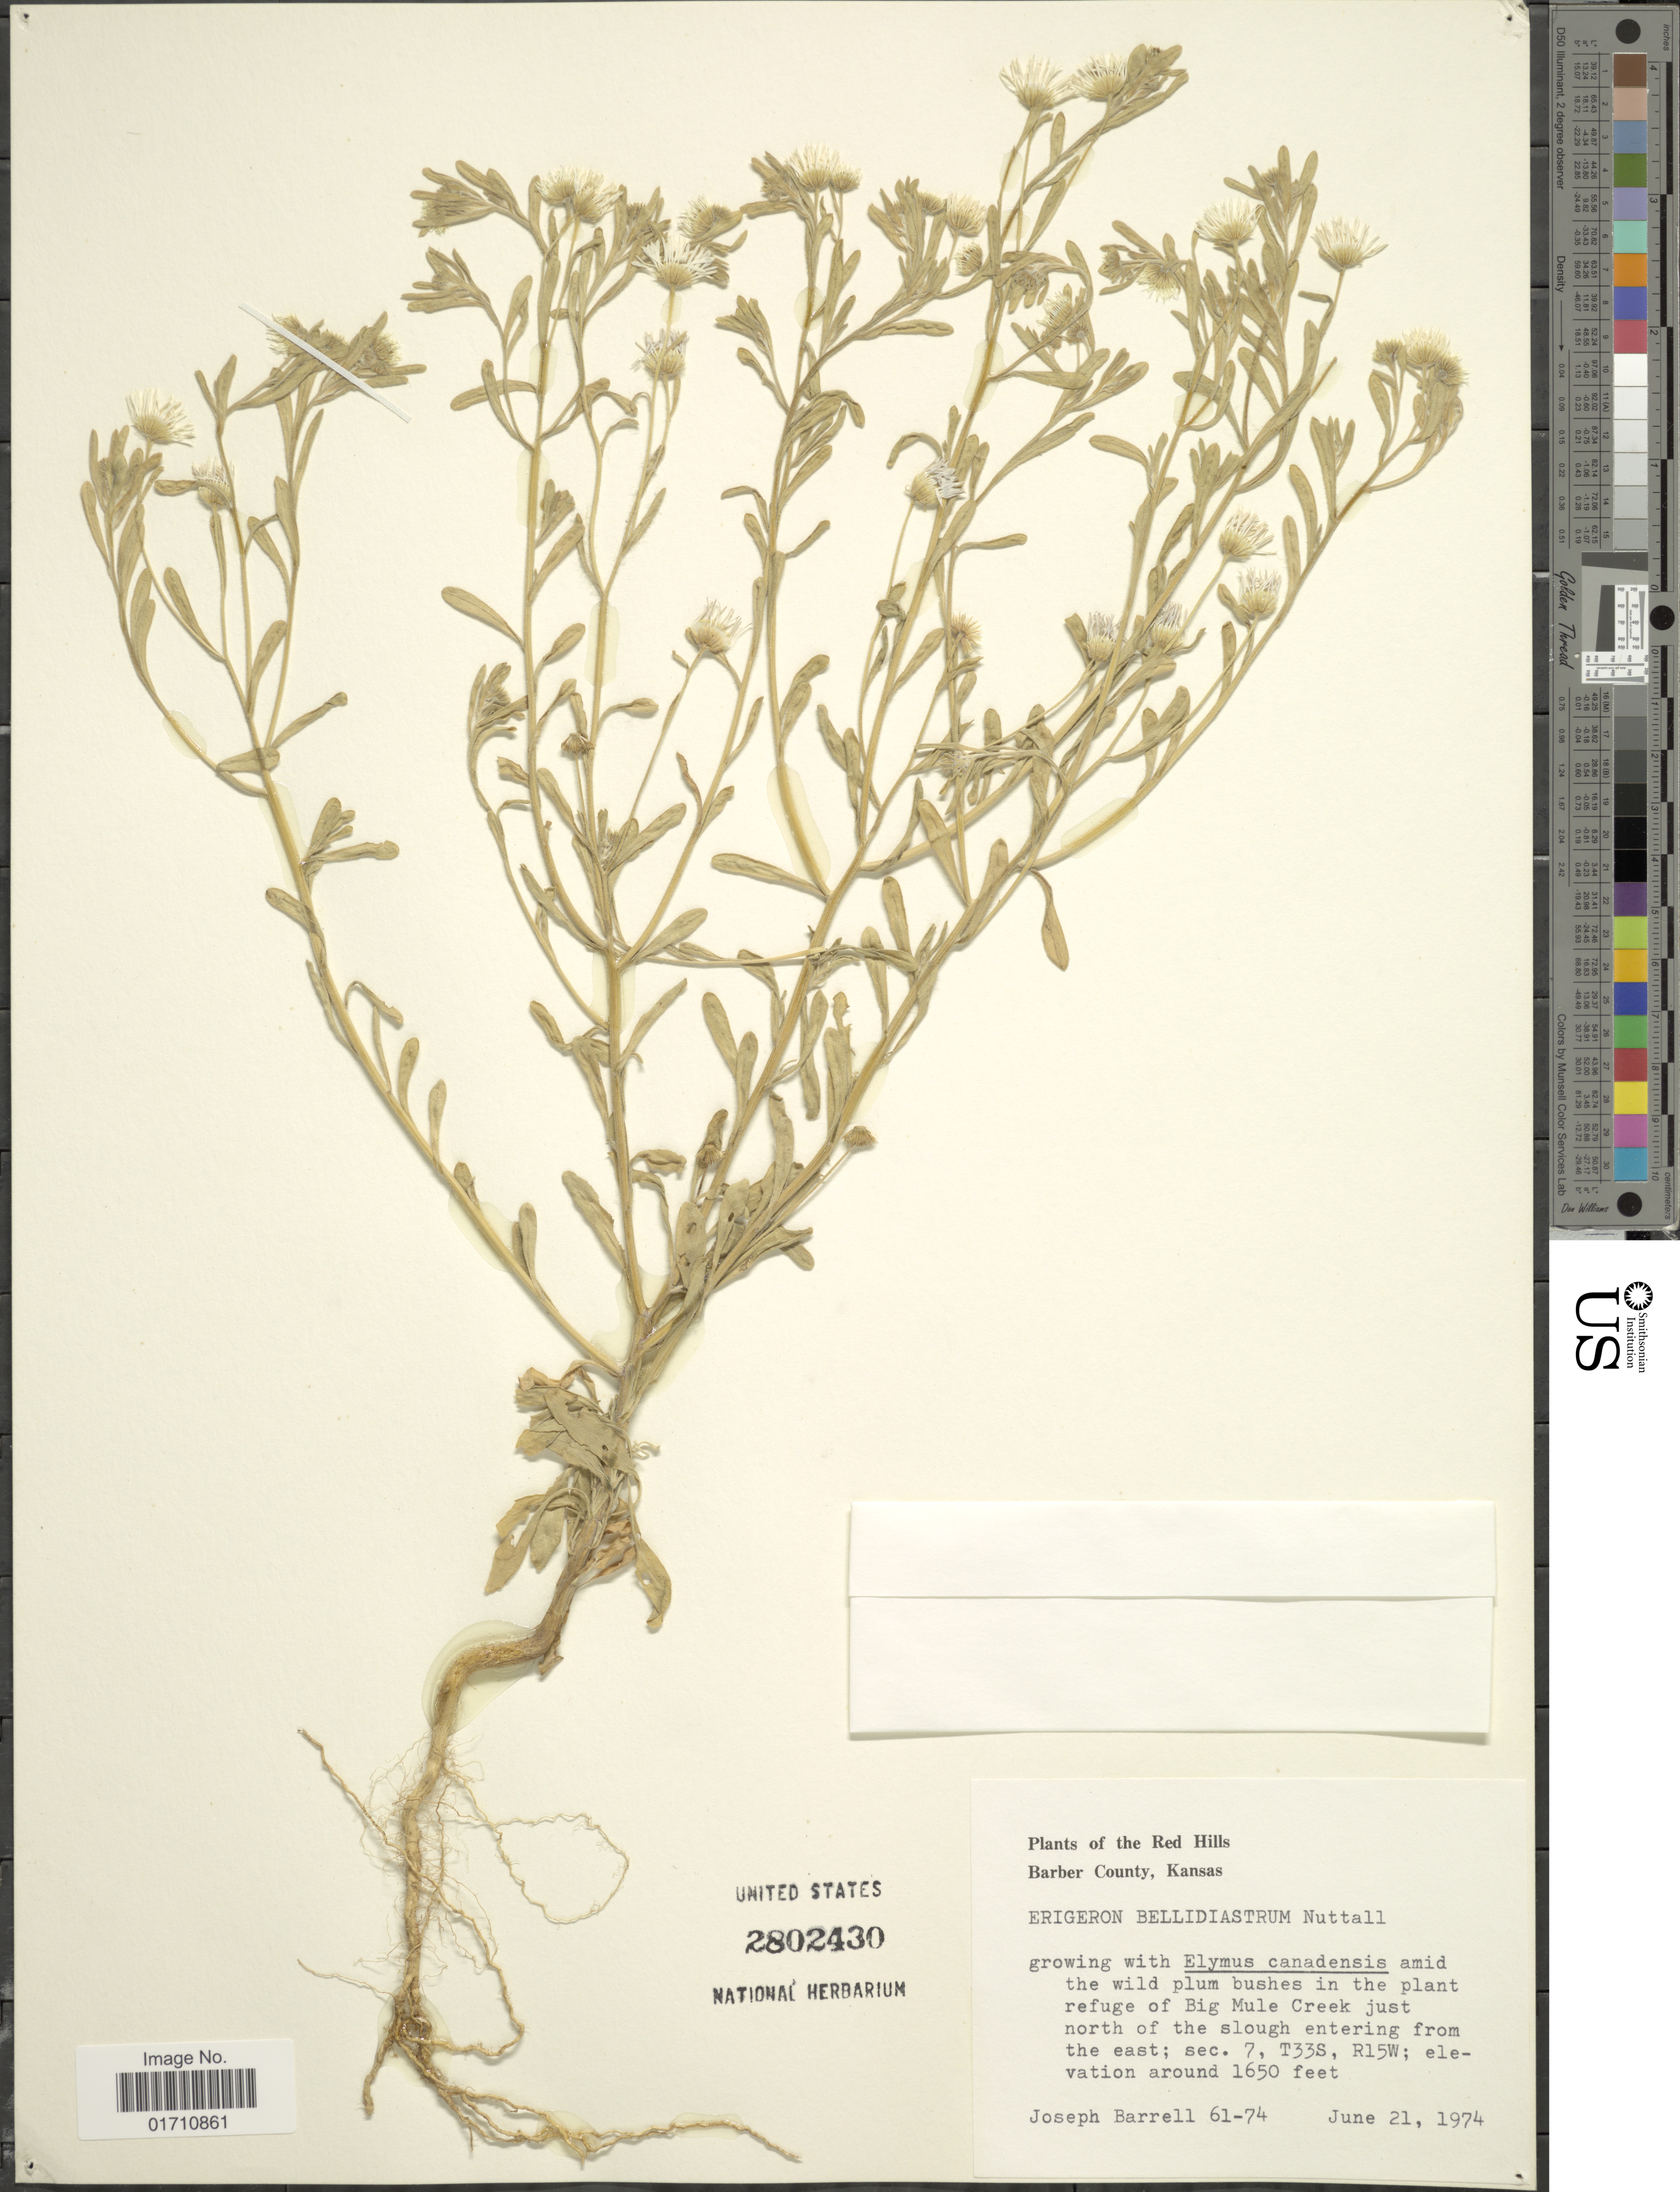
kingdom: Plantae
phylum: Tracheophyta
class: Magnoliopsida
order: Asterales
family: Asteraceae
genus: Erigeron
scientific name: Erigeron bellidiastrum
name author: Nutt.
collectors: J. Barrell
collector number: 61-74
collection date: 1974-06-21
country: United States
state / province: Kansas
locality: The Red Hills Barber County, the wild plum bushes in the plant refuge of Big Mule Creek just north of the slouhj entering from the east; sect. 7 T33S, R15W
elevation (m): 503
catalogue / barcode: US 2802430